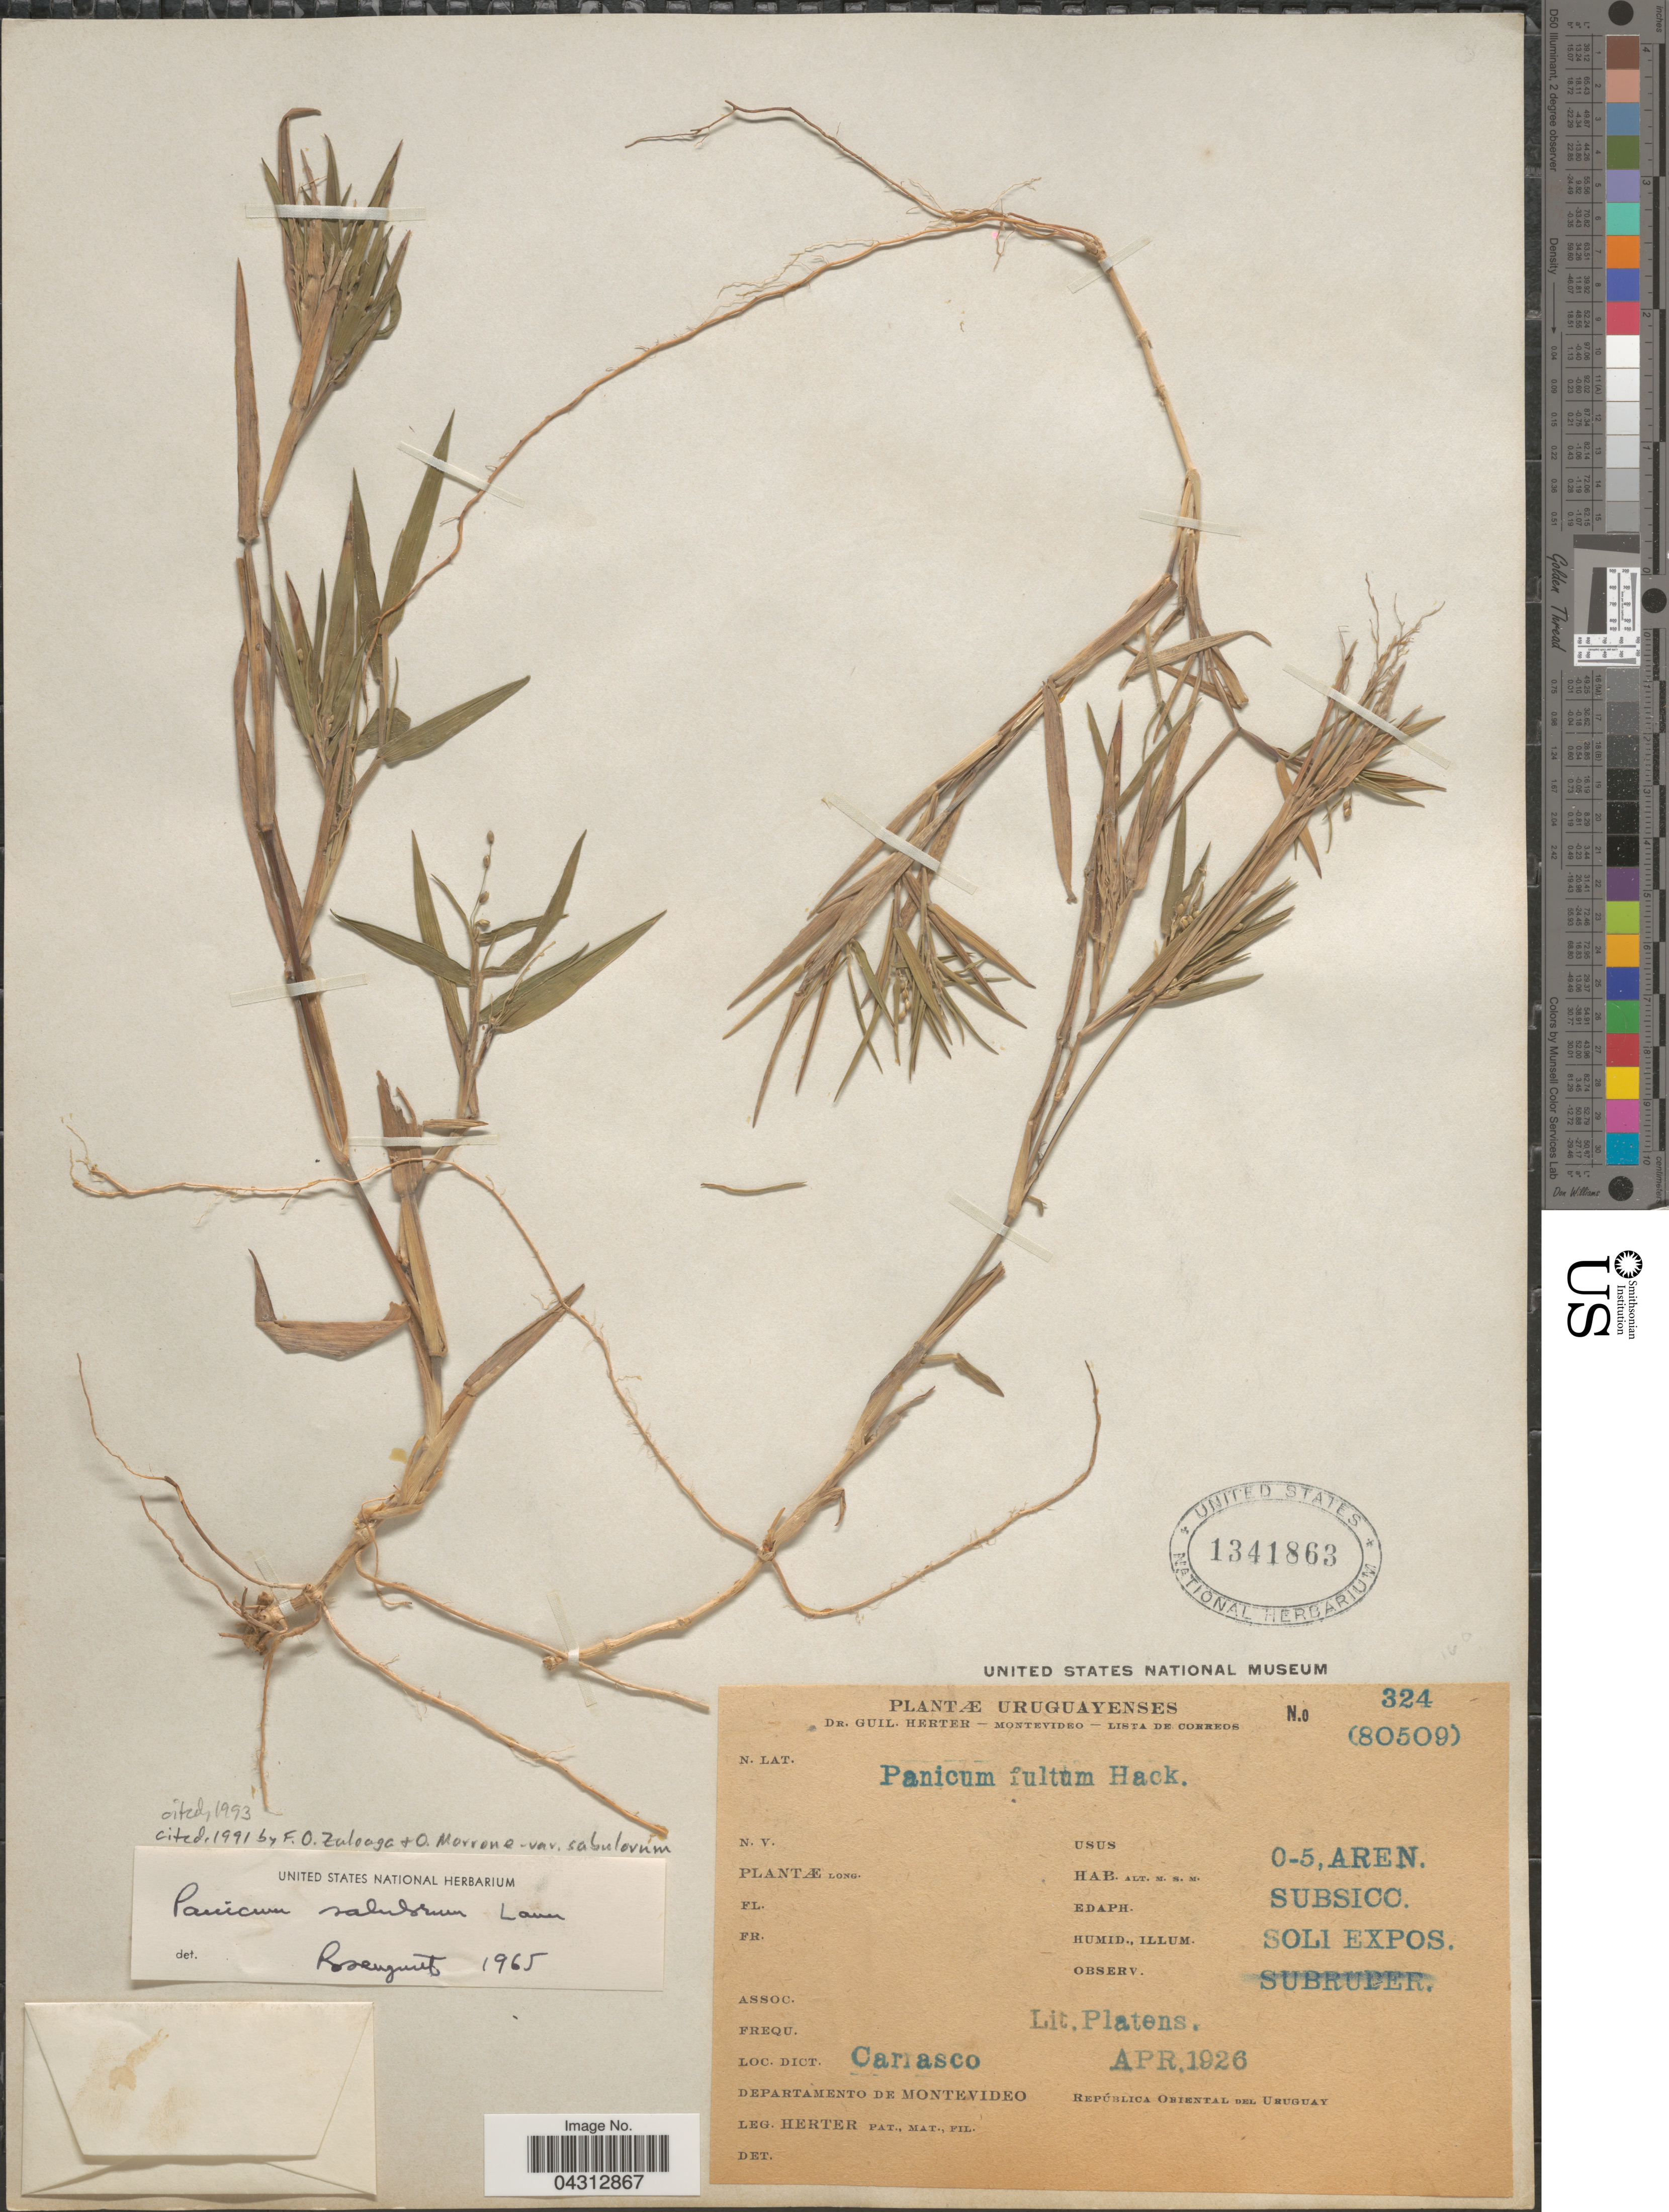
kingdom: Plantae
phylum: Tracheophyta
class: Liliopsida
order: Poales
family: Poaceae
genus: Dichanthelium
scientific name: Dichanthelium sabulorum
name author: (Lam.) Gould & C.A. Clark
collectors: G. Herter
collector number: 324(80509)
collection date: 1926-04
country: Uruguay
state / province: Montevideo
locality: Dict. Carrasco. Departamento de Montevideo. República Oriental del Uruguay.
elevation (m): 0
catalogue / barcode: US 1341863